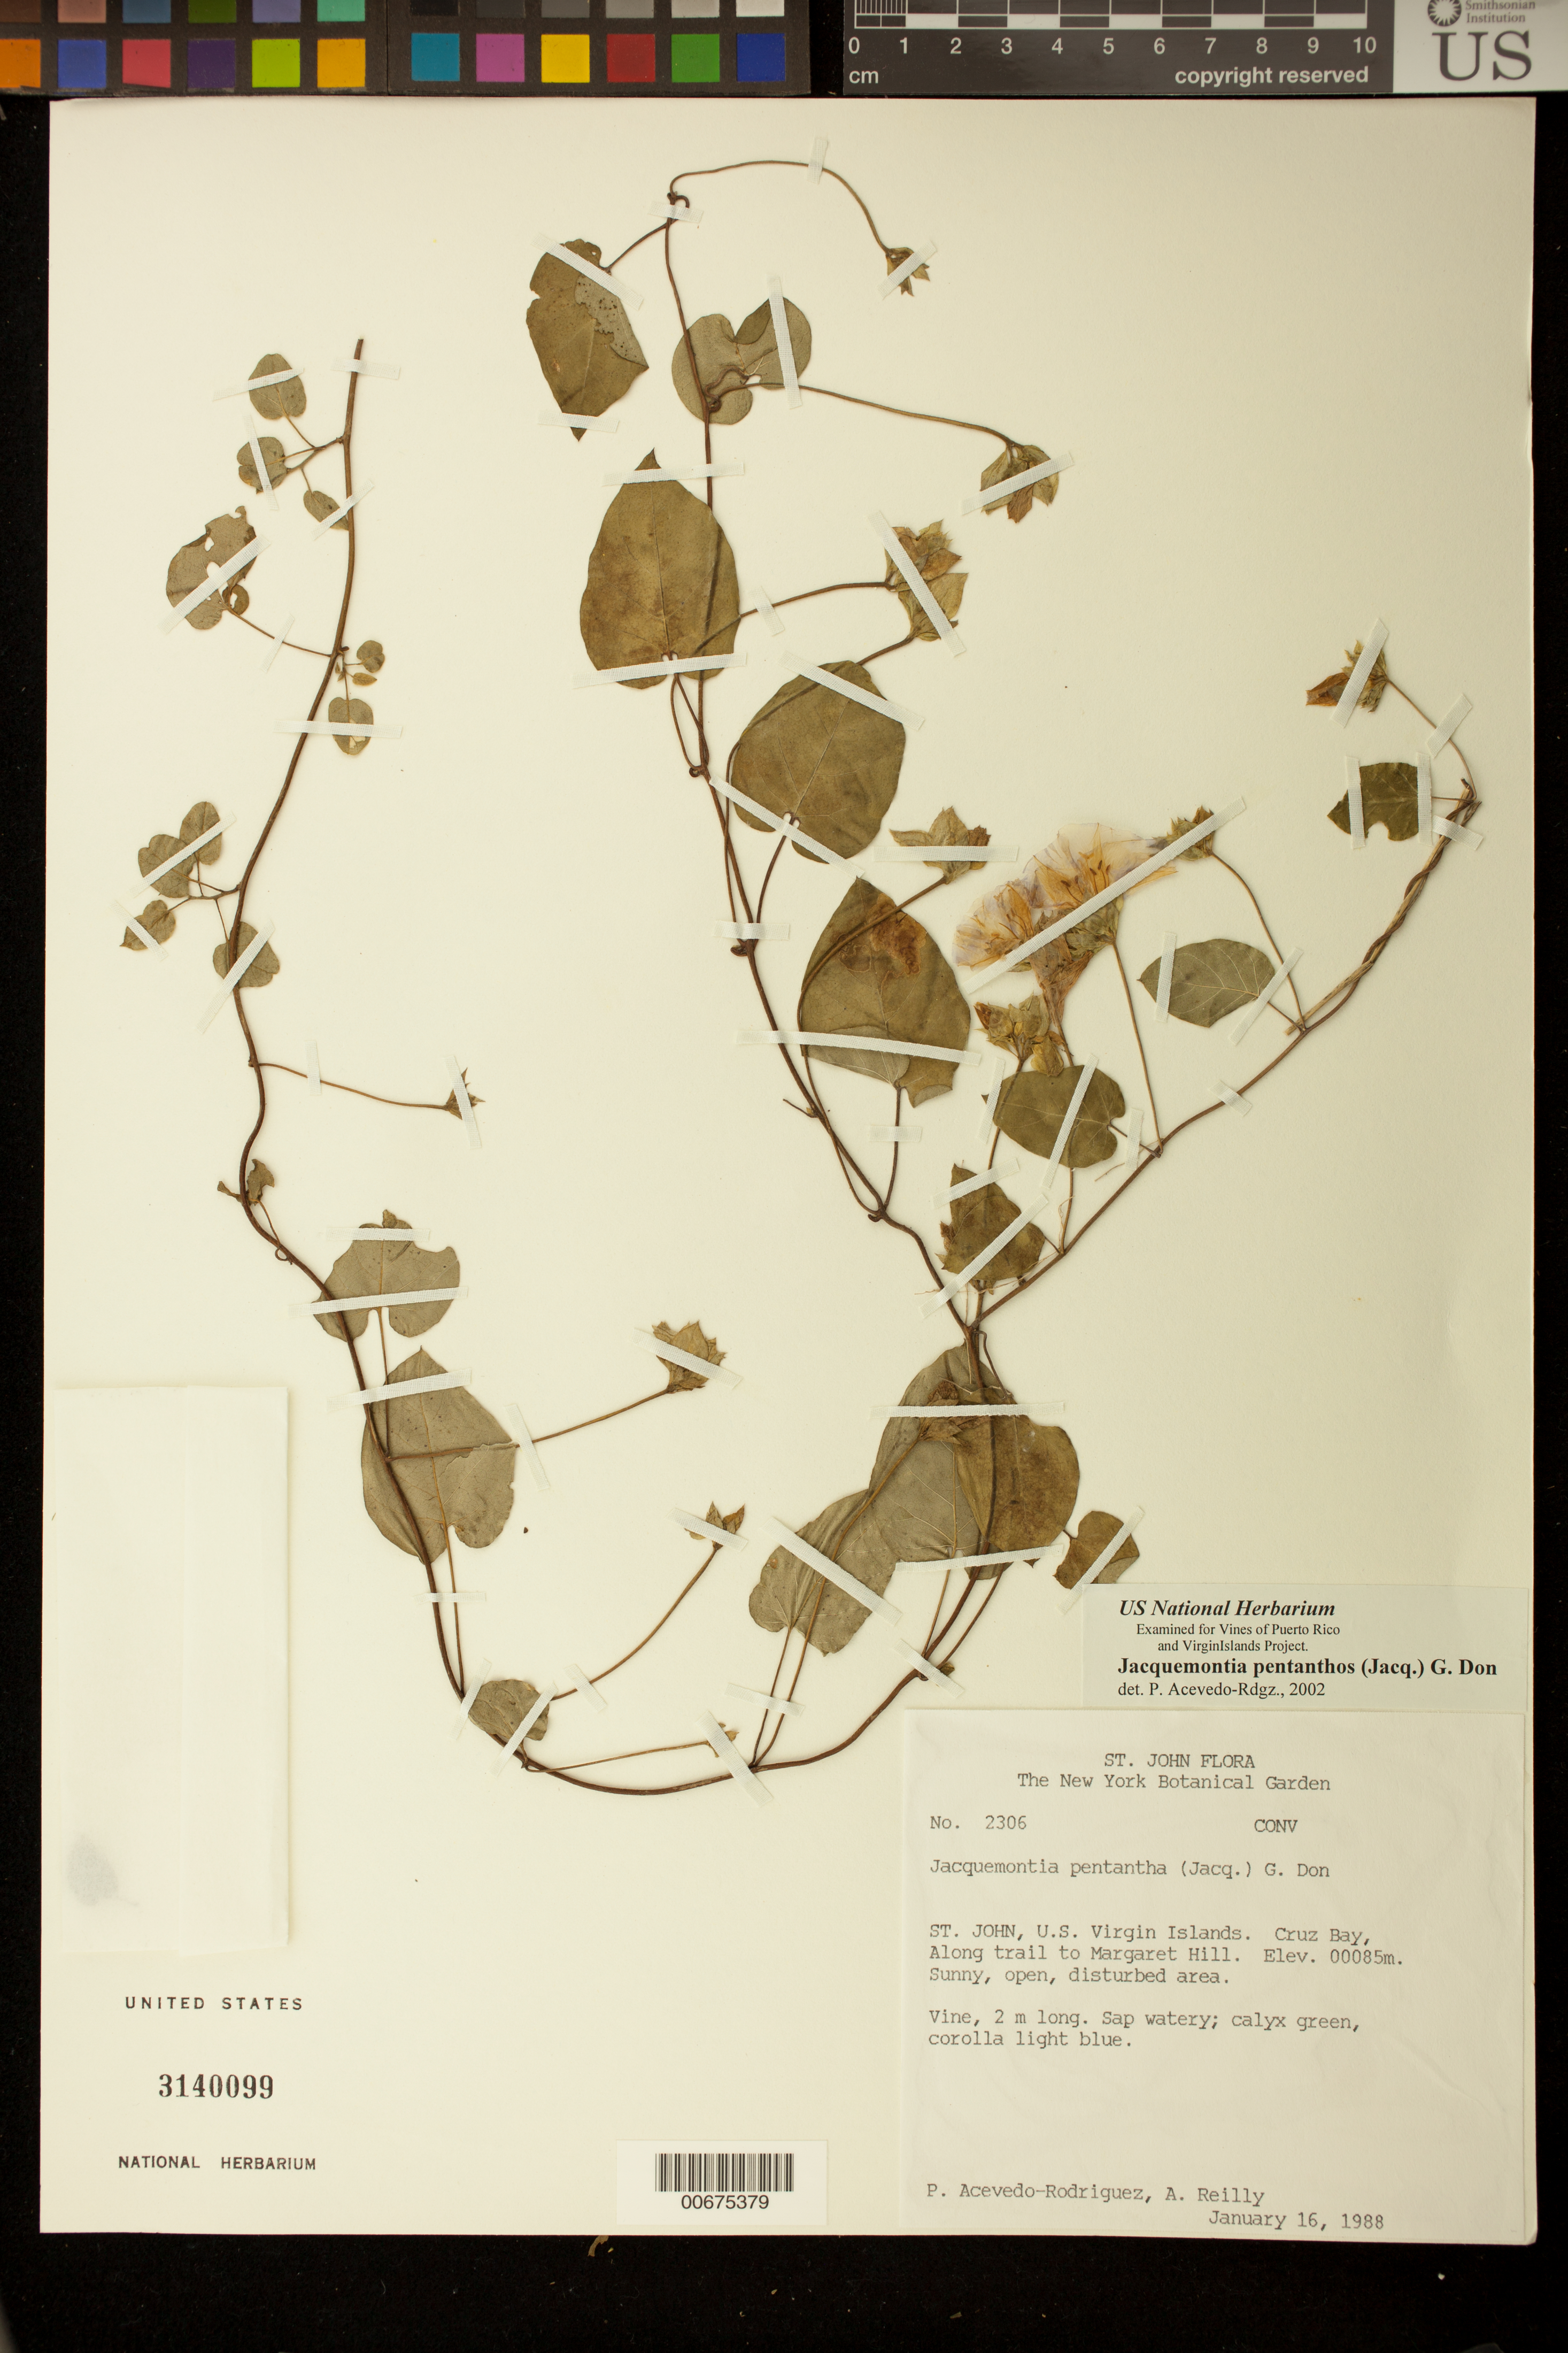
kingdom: Plantae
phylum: Tracheophyta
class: Magnoliopsida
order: Solanales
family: Convolvulaceae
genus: Jacquemontia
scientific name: Jacquemontia pentanthos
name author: (Jacq.) G. Don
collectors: P. Acevedo-Rodr.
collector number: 2306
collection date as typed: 16 Jan 1988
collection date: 1988-01-16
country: U.S. Virgin Islands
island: St. John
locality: Cruz Bay Quarter; along trail to Margaret Hill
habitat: Sunny, open, disturbed area.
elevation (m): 85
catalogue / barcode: US 3140099